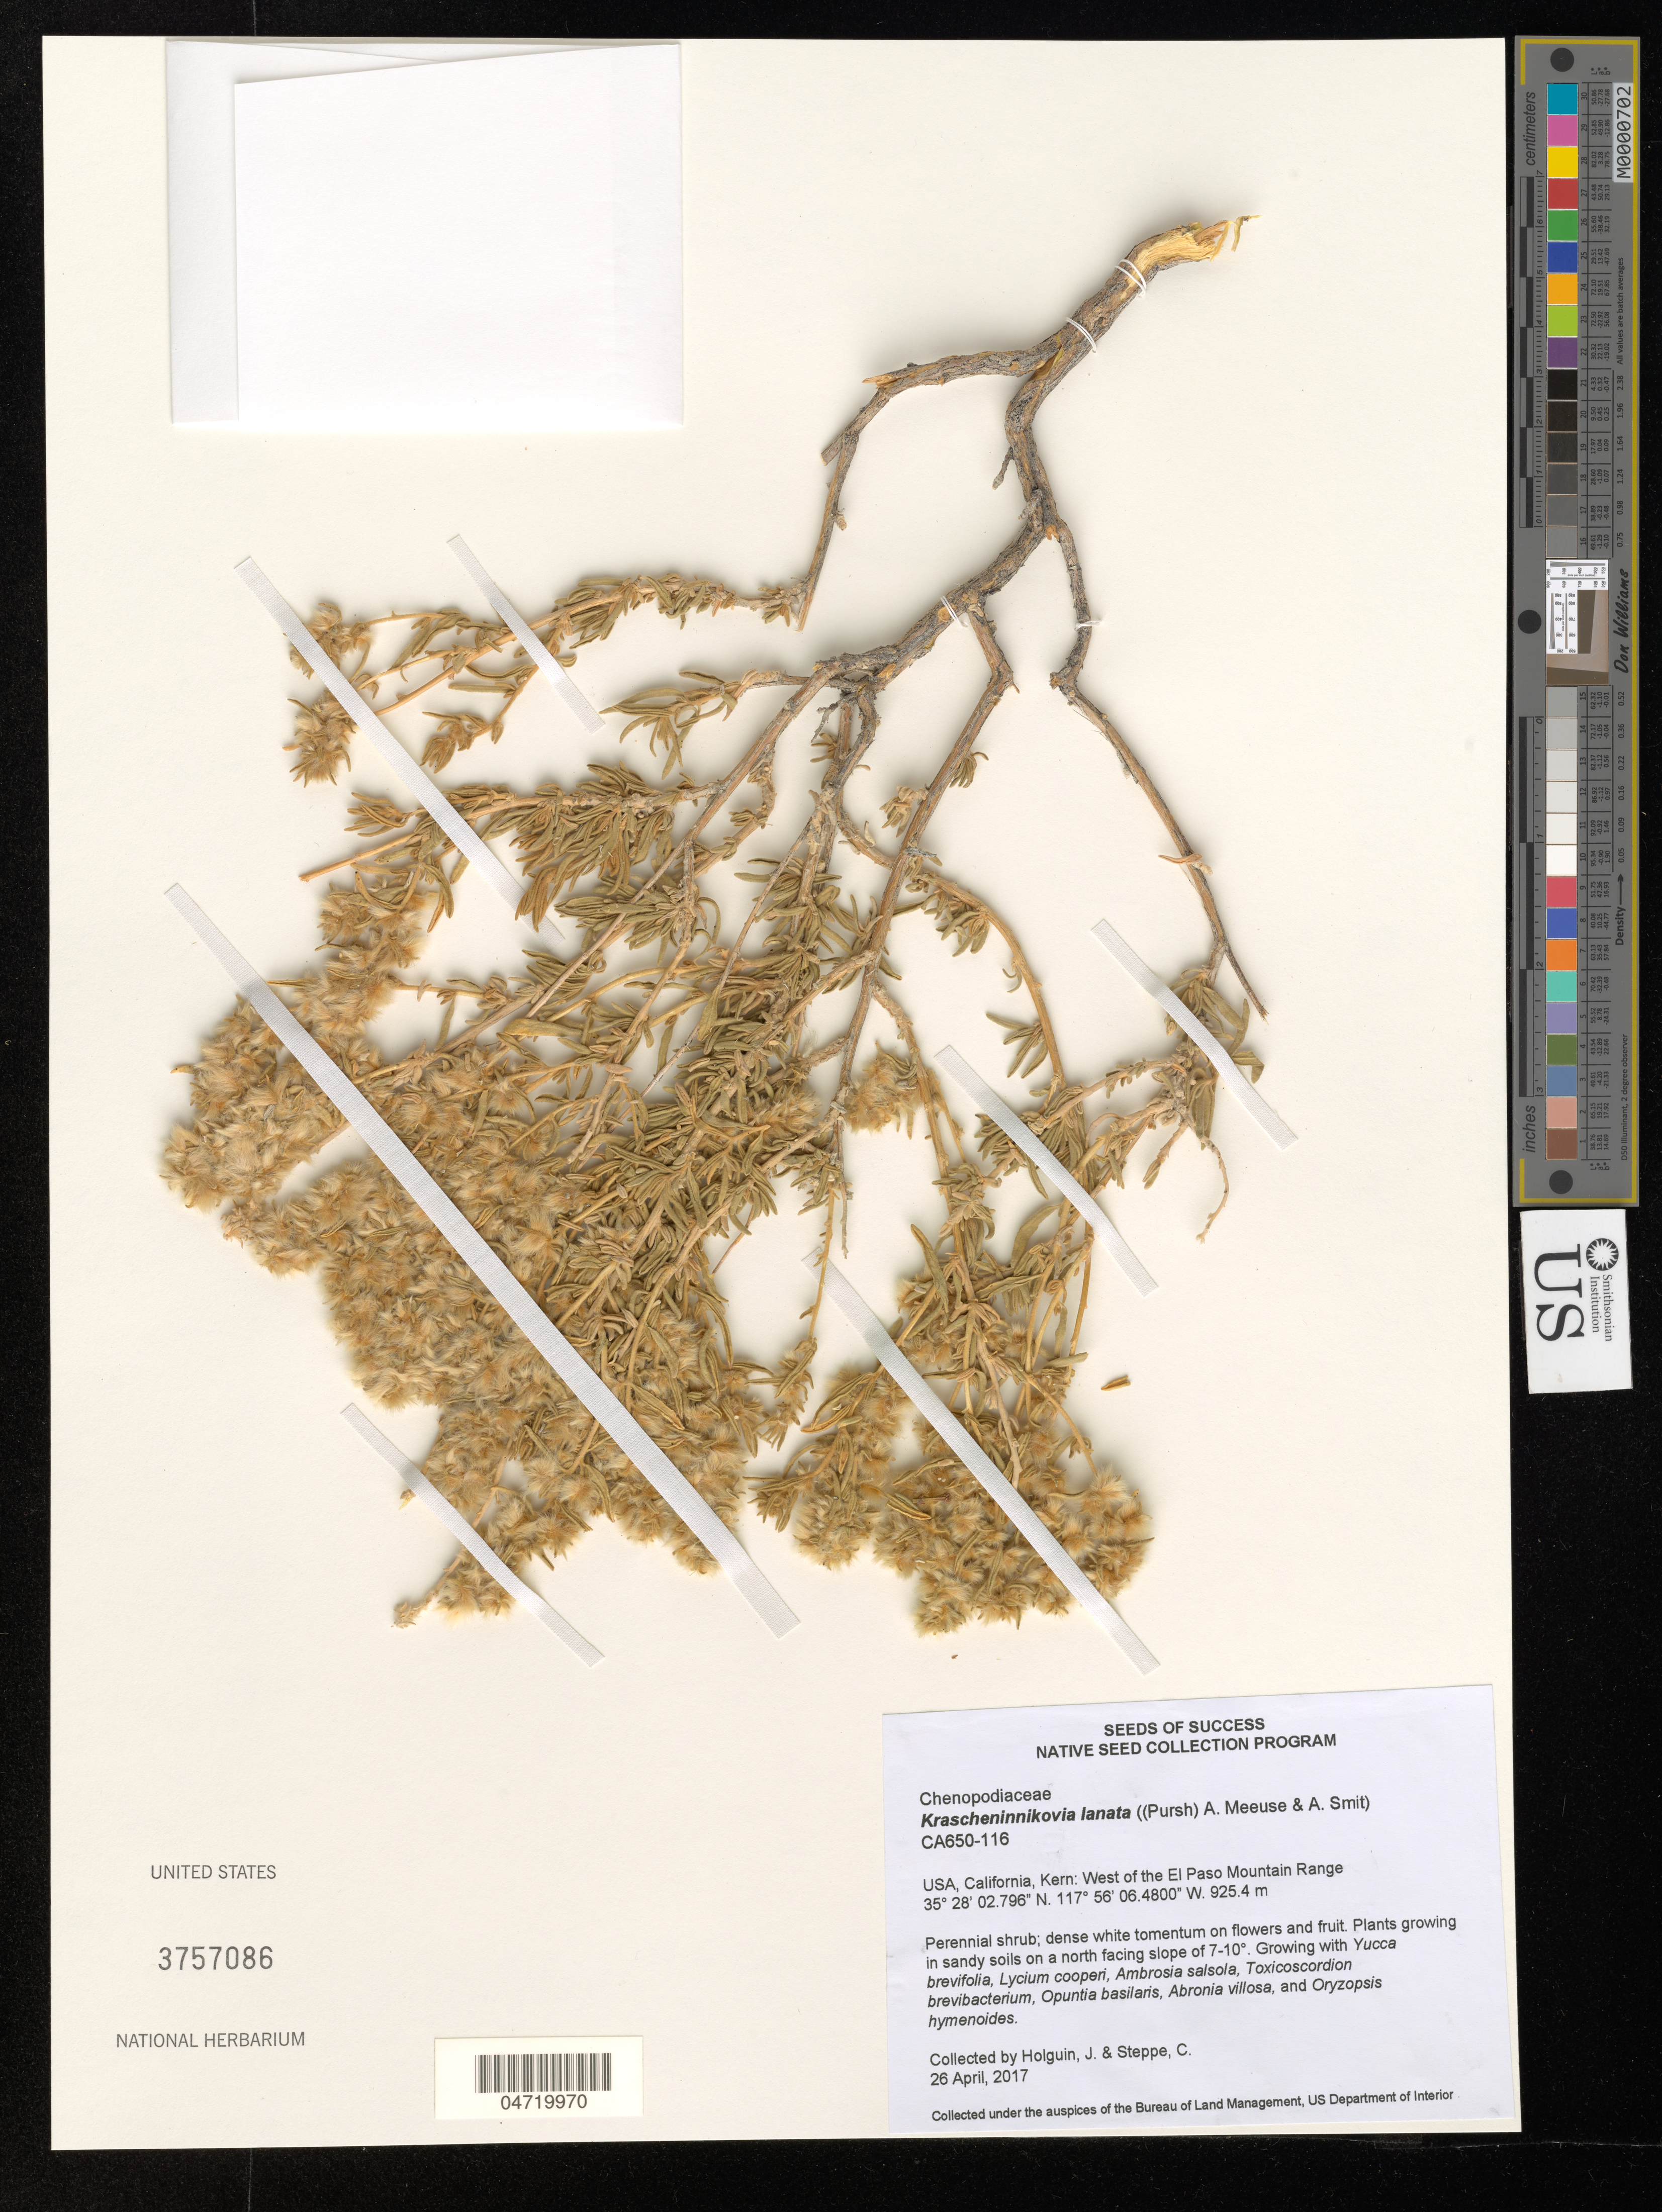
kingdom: Plantae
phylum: Tracheophyta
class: Magnoliopsida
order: Caryophyllales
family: Amaranthaceae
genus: Krascheninnikovia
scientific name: Krascheninnikovia lanata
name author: (Pursh) A. Meeuse & A.Smit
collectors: J. Holguin & C. Steppe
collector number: CA650-116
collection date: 2017-04-26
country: United States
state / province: California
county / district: Kern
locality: Kern: West of the El Paso Mountain Range.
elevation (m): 925.4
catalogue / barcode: US 3757086